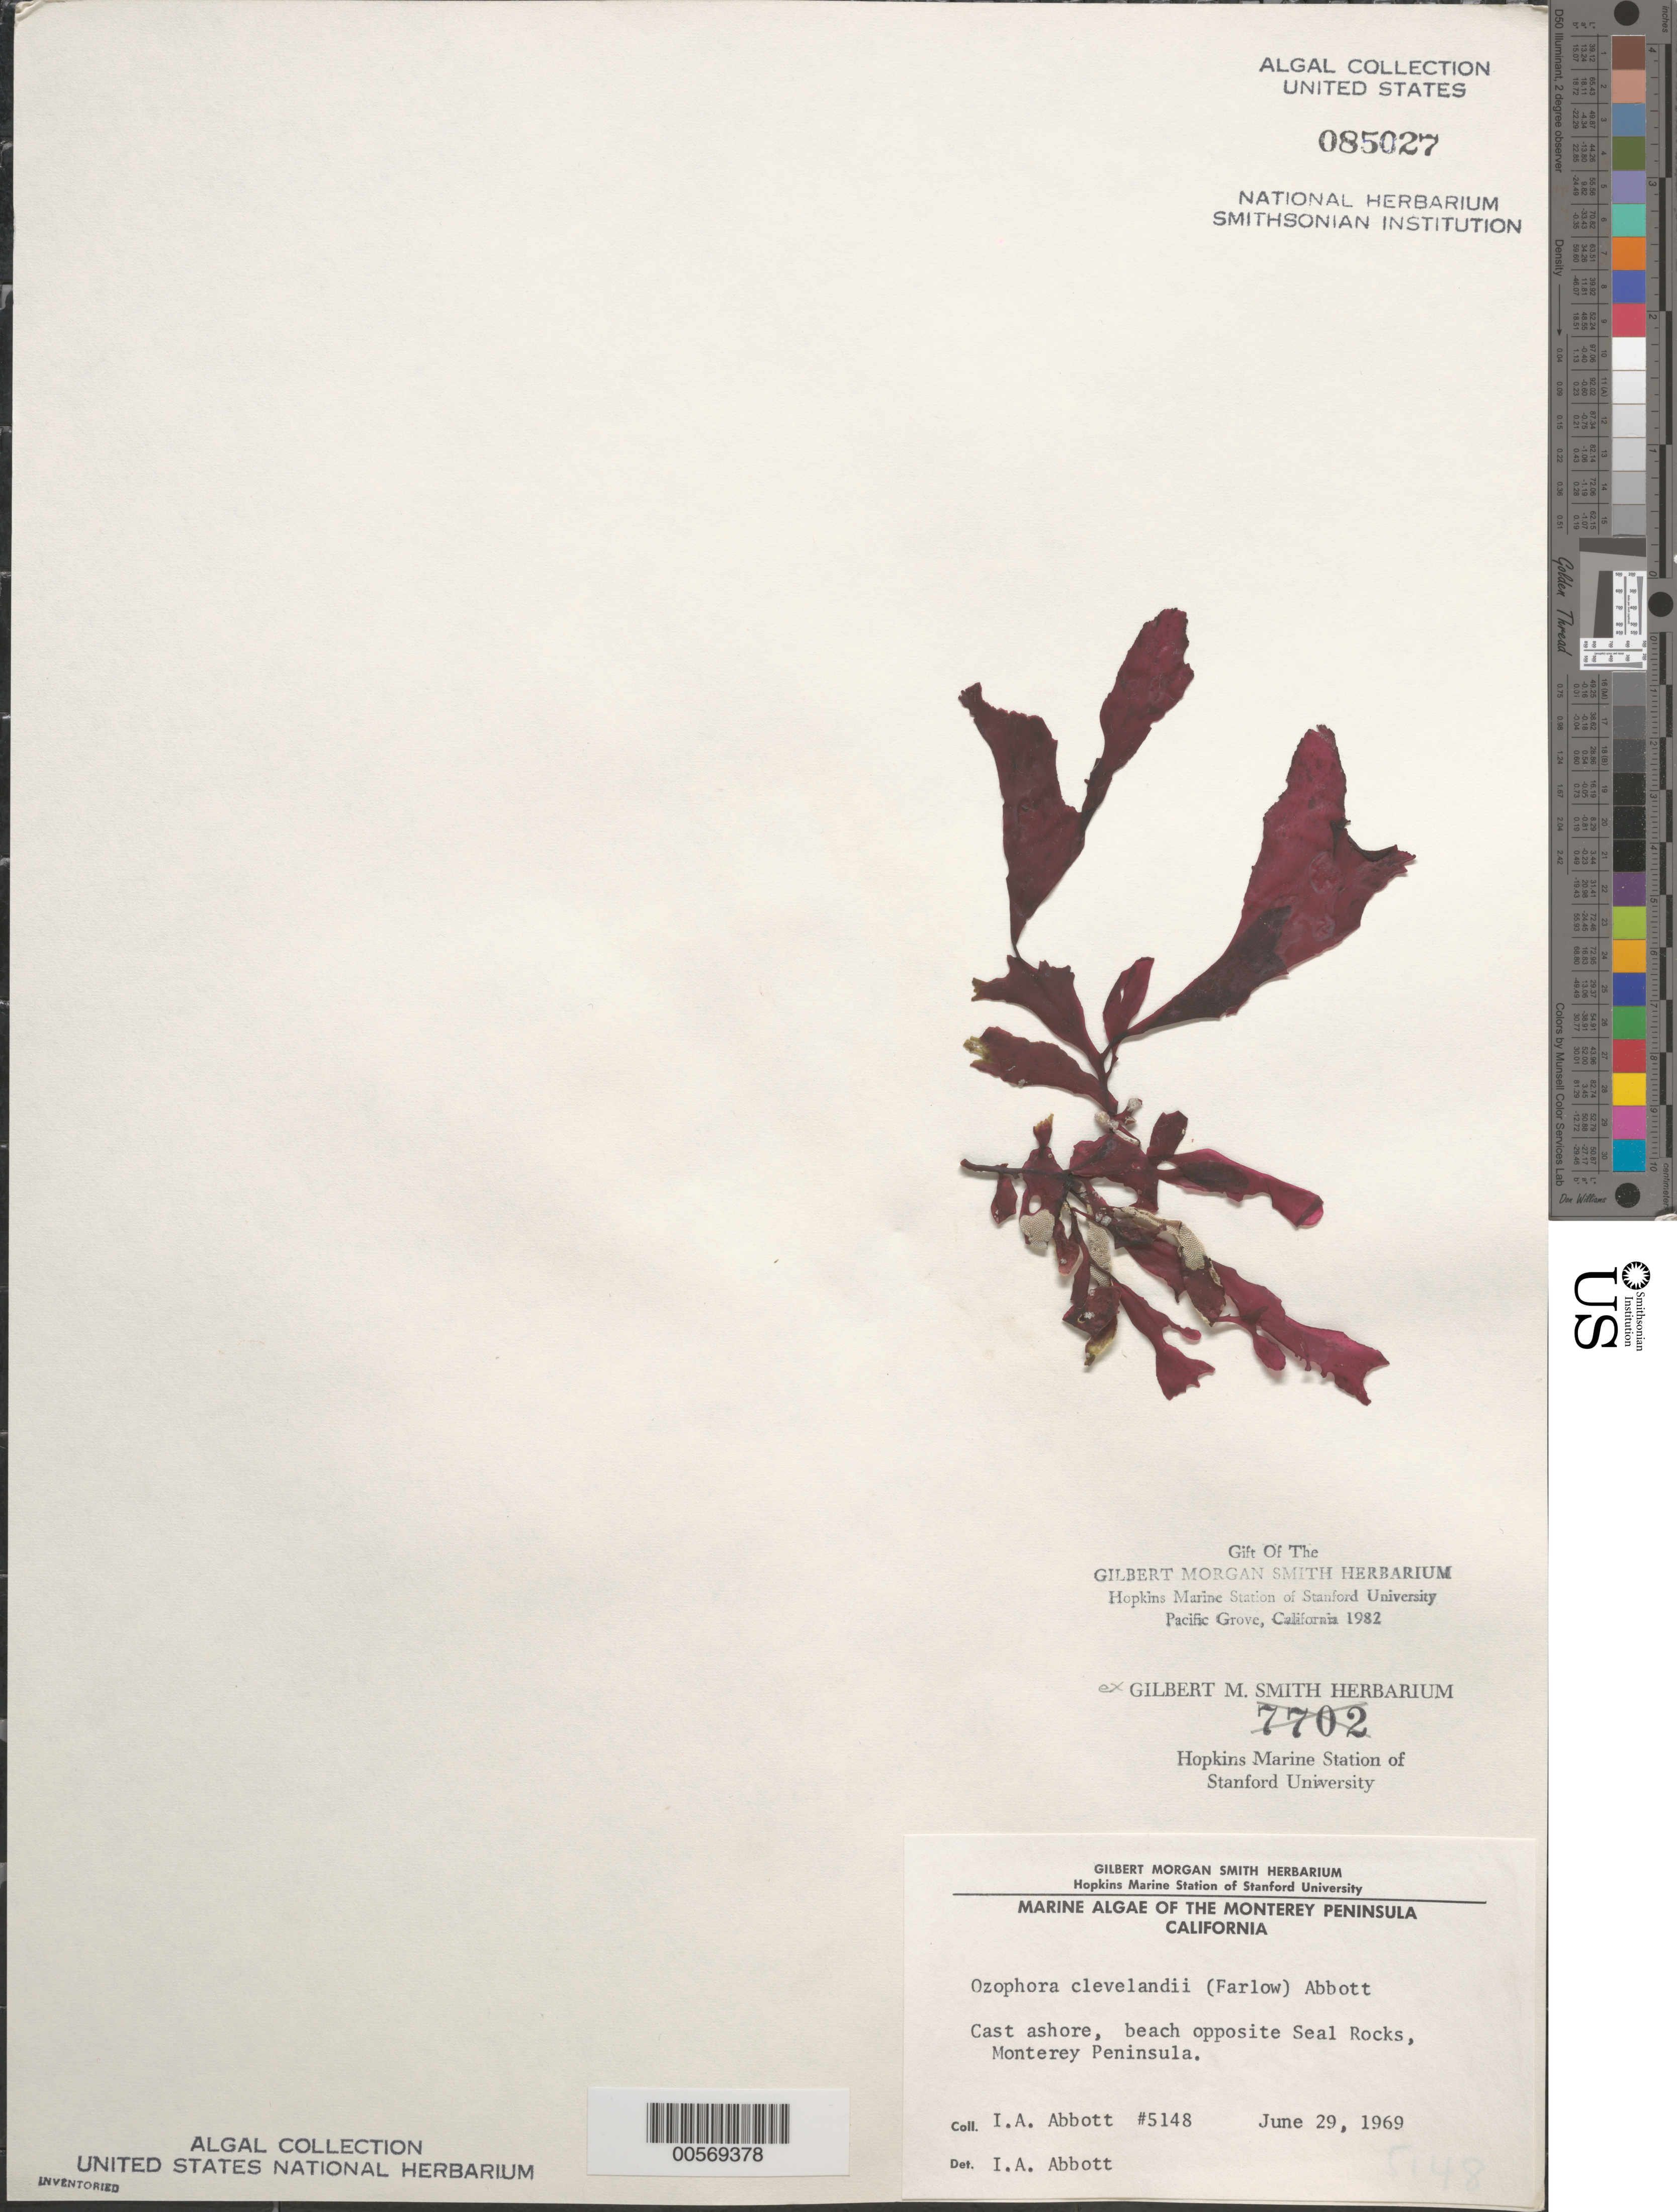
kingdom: Plantae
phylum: Rhodophyta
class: Florideophyceae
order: Gigartinales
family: Phyllophoraceae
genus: Ozophora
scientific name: Ozophora clevelandii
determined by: Abbott, Isabella A.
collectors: I. A. Abbott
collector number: IAA 5148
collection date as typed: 29 Jun 1969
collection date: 1969-06-29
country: United States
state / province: California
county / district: Monterey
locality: Monterey Peninsula, opposite Seal Rocks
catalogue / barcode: US 85027